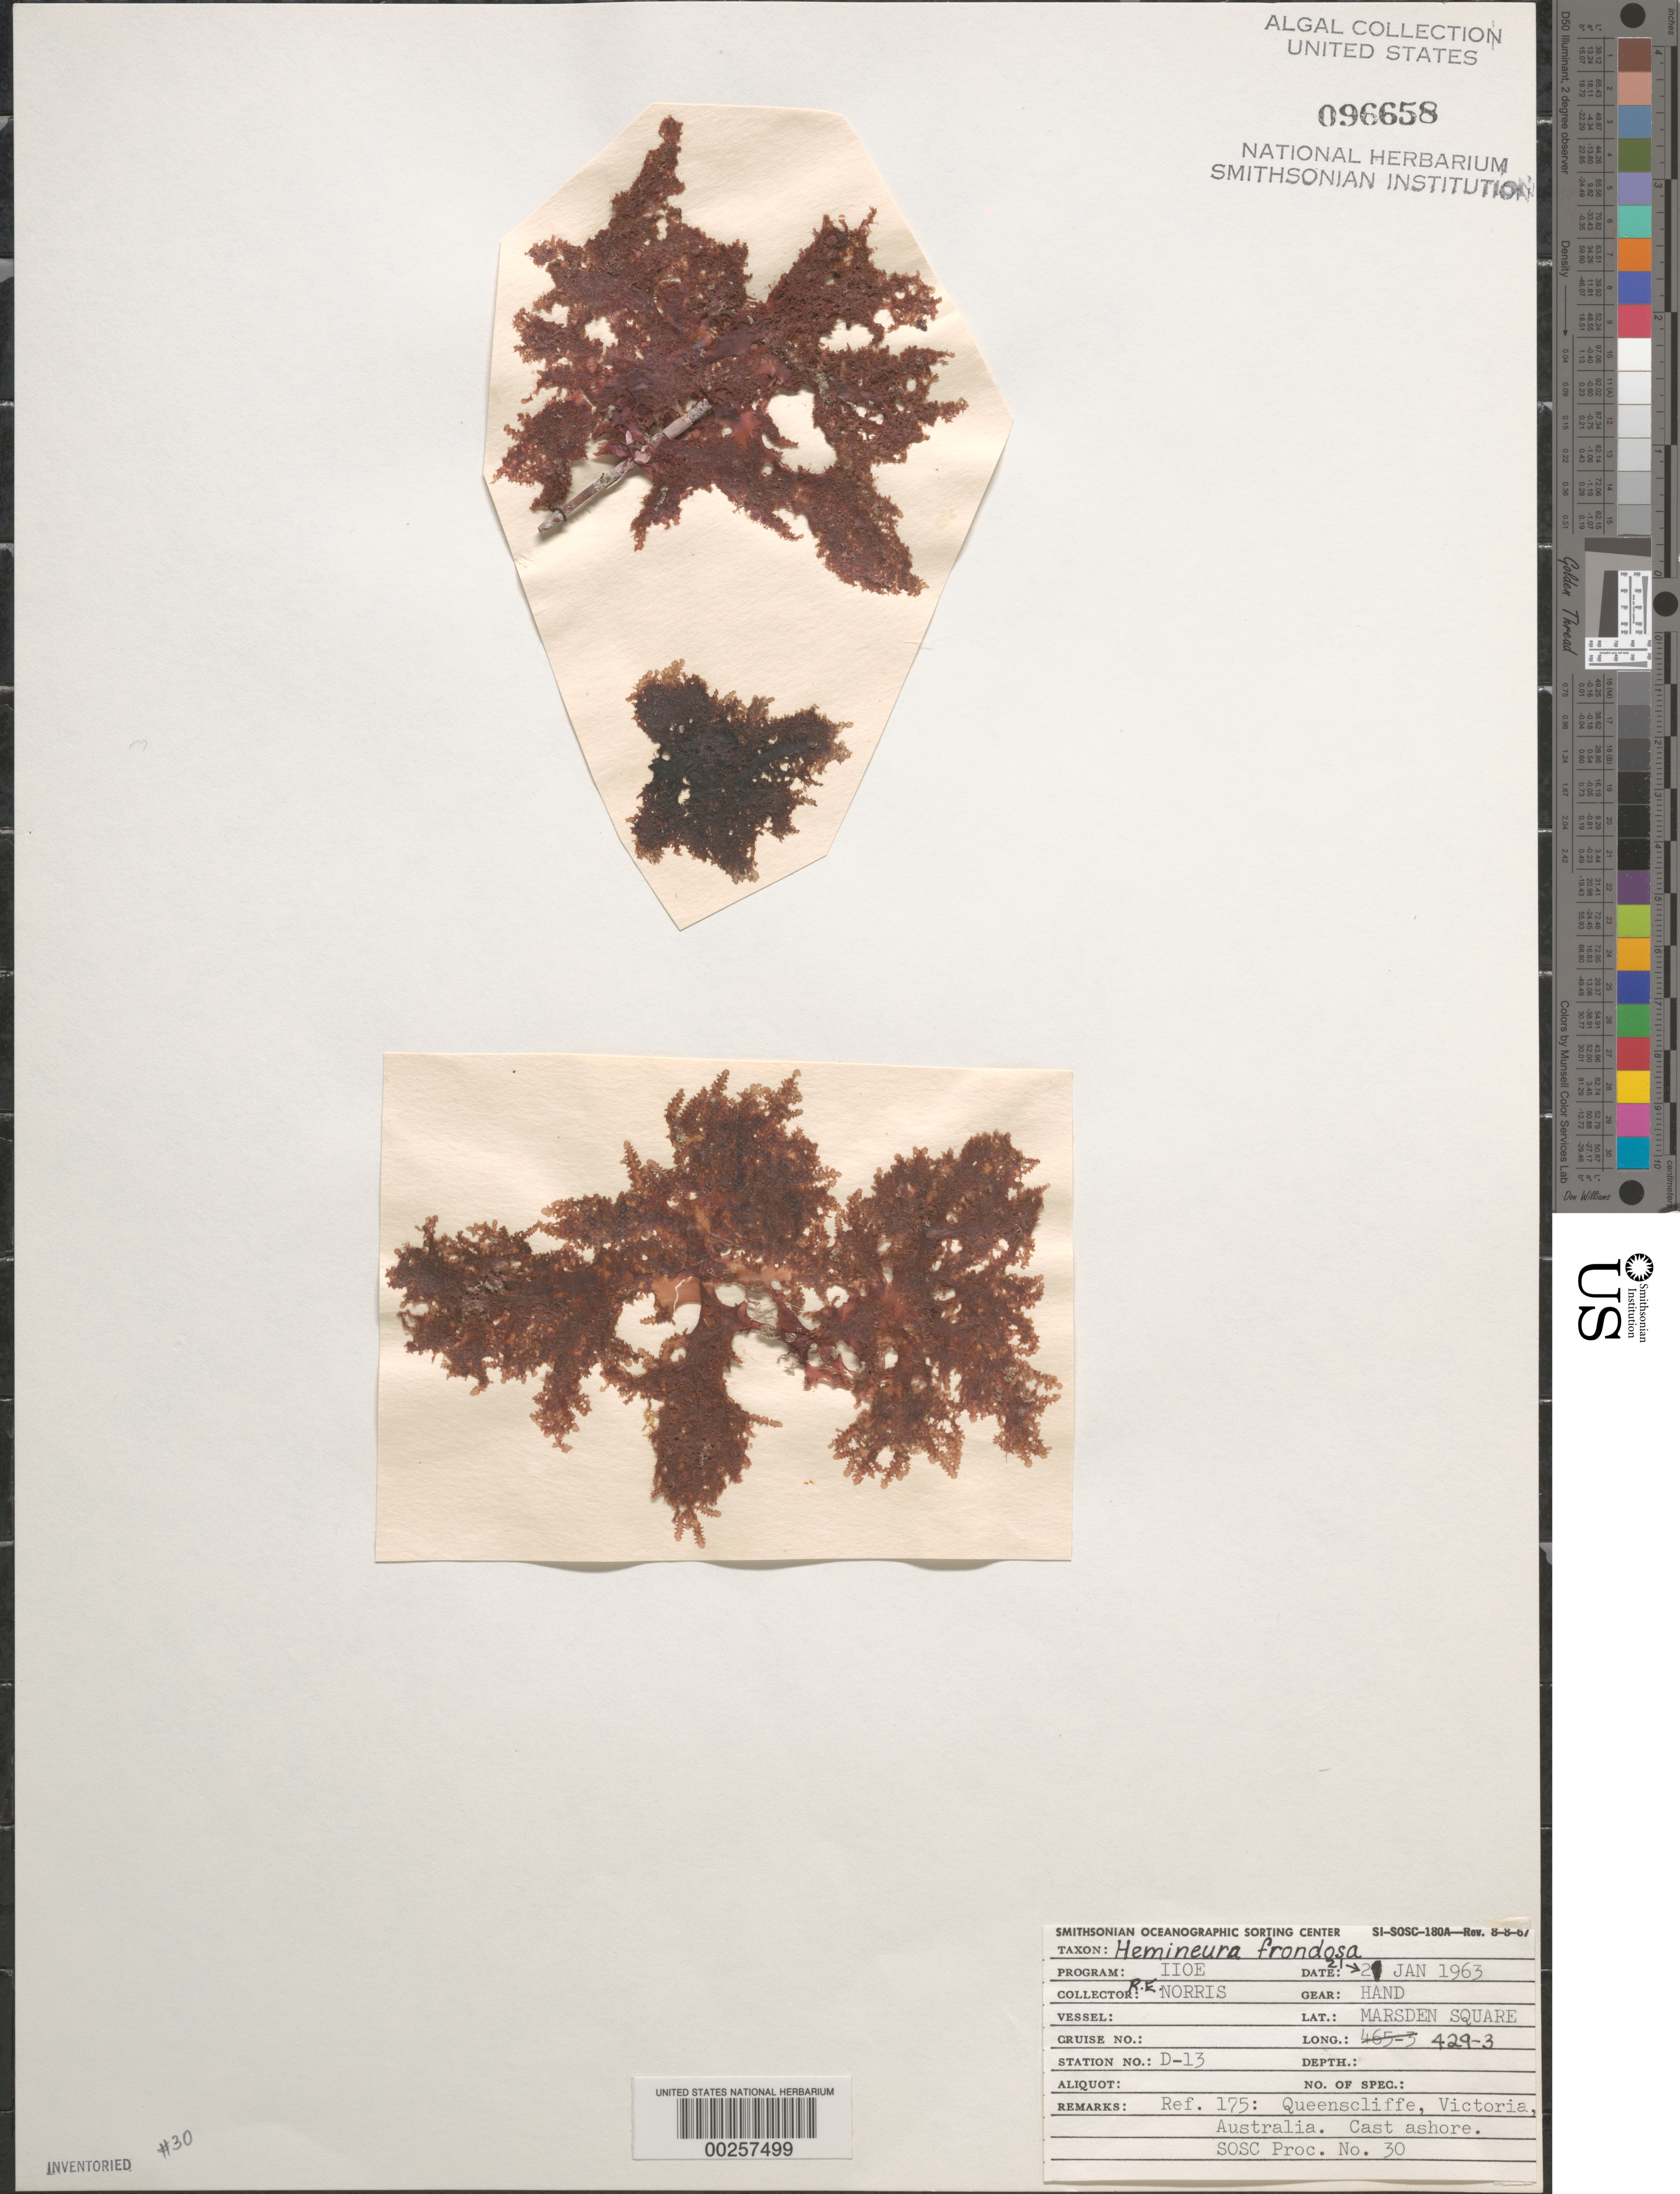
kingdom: Plantae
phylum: Rhodophyta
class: Florideophyceae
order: Ceramiales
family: Delesseriaceae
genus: Hemineura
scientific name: Hemineura frondosa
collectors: R. E. Norris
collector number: Station D-13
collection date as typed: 21 Jan 1963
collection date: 1963-01-21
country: Australia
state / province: Victoria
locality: Queenscliffe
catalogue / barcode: US 96658